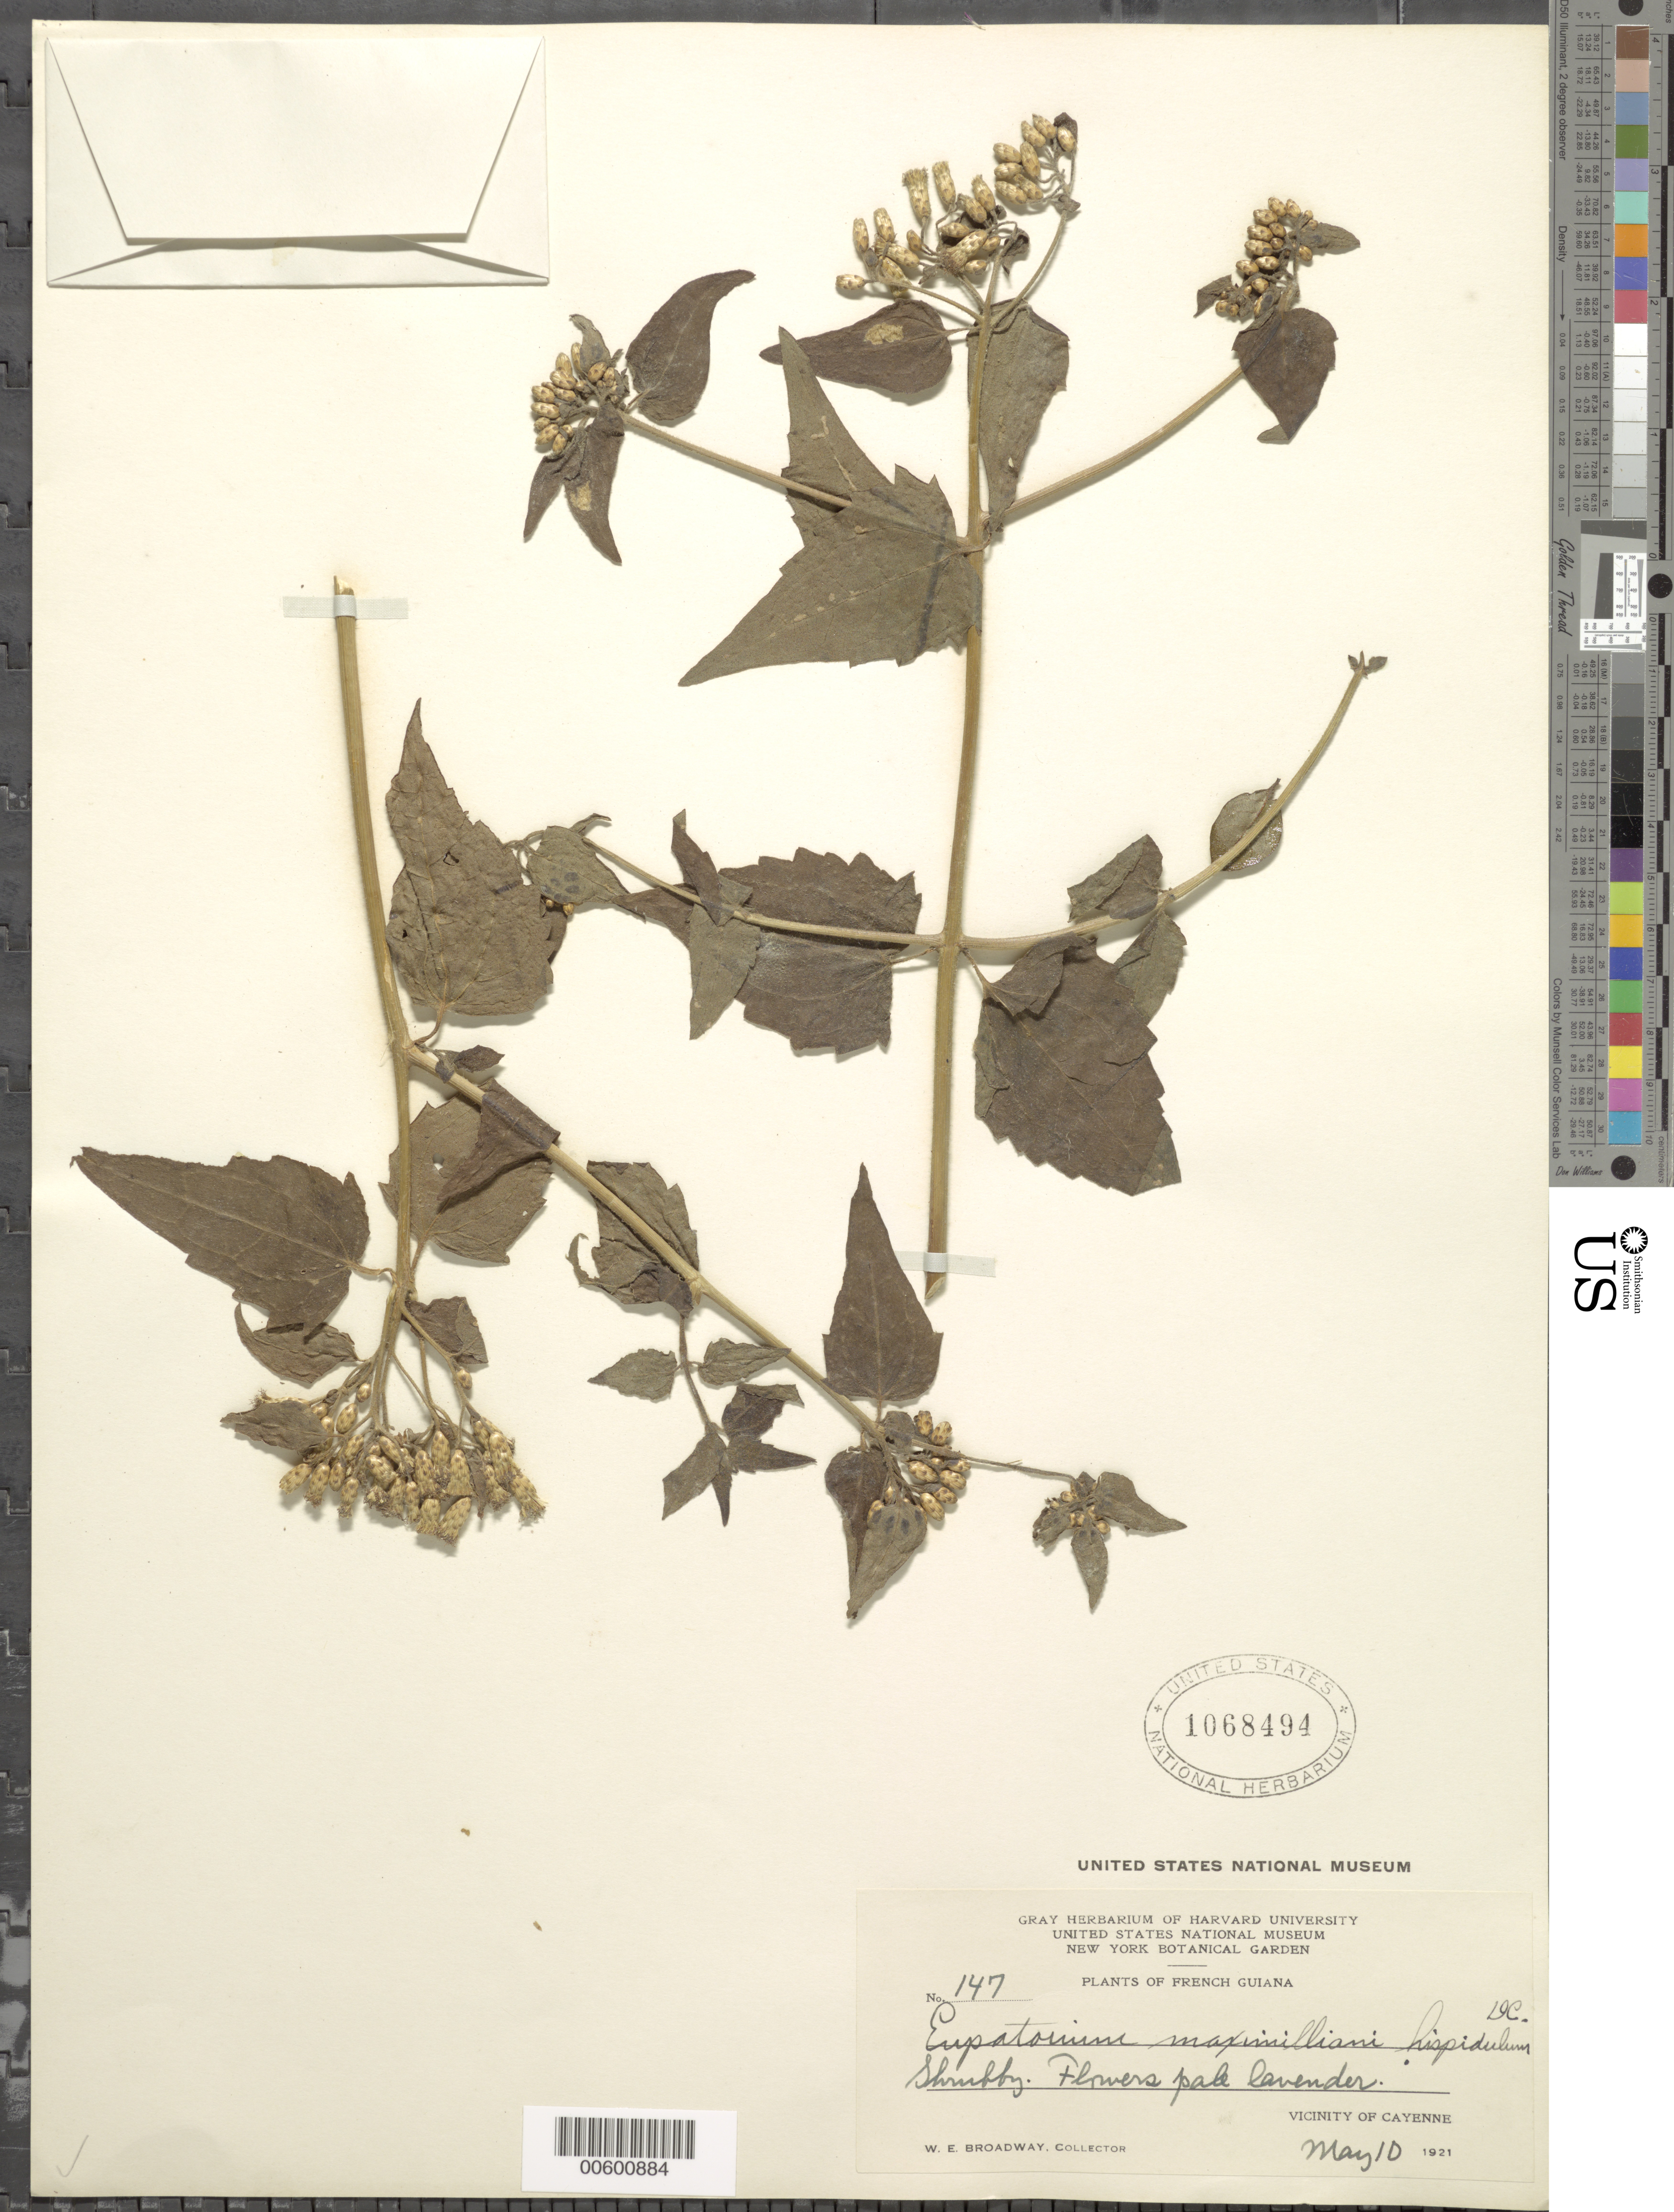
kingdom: Plantae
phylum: Tracheophyta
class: Magnoliopsida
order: Asterales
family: Asteraceae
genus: Chromolaena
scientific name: Chromolaena maximiliani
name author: (Schrad. ex DC.) R.M. King & H. Rob.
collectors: W. E. Broadway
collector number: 147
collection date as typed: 10-May-21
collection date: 1921-05-10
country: French Guiana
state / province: Cayenne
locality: Cayenne, vic.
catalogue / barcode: US 1068494